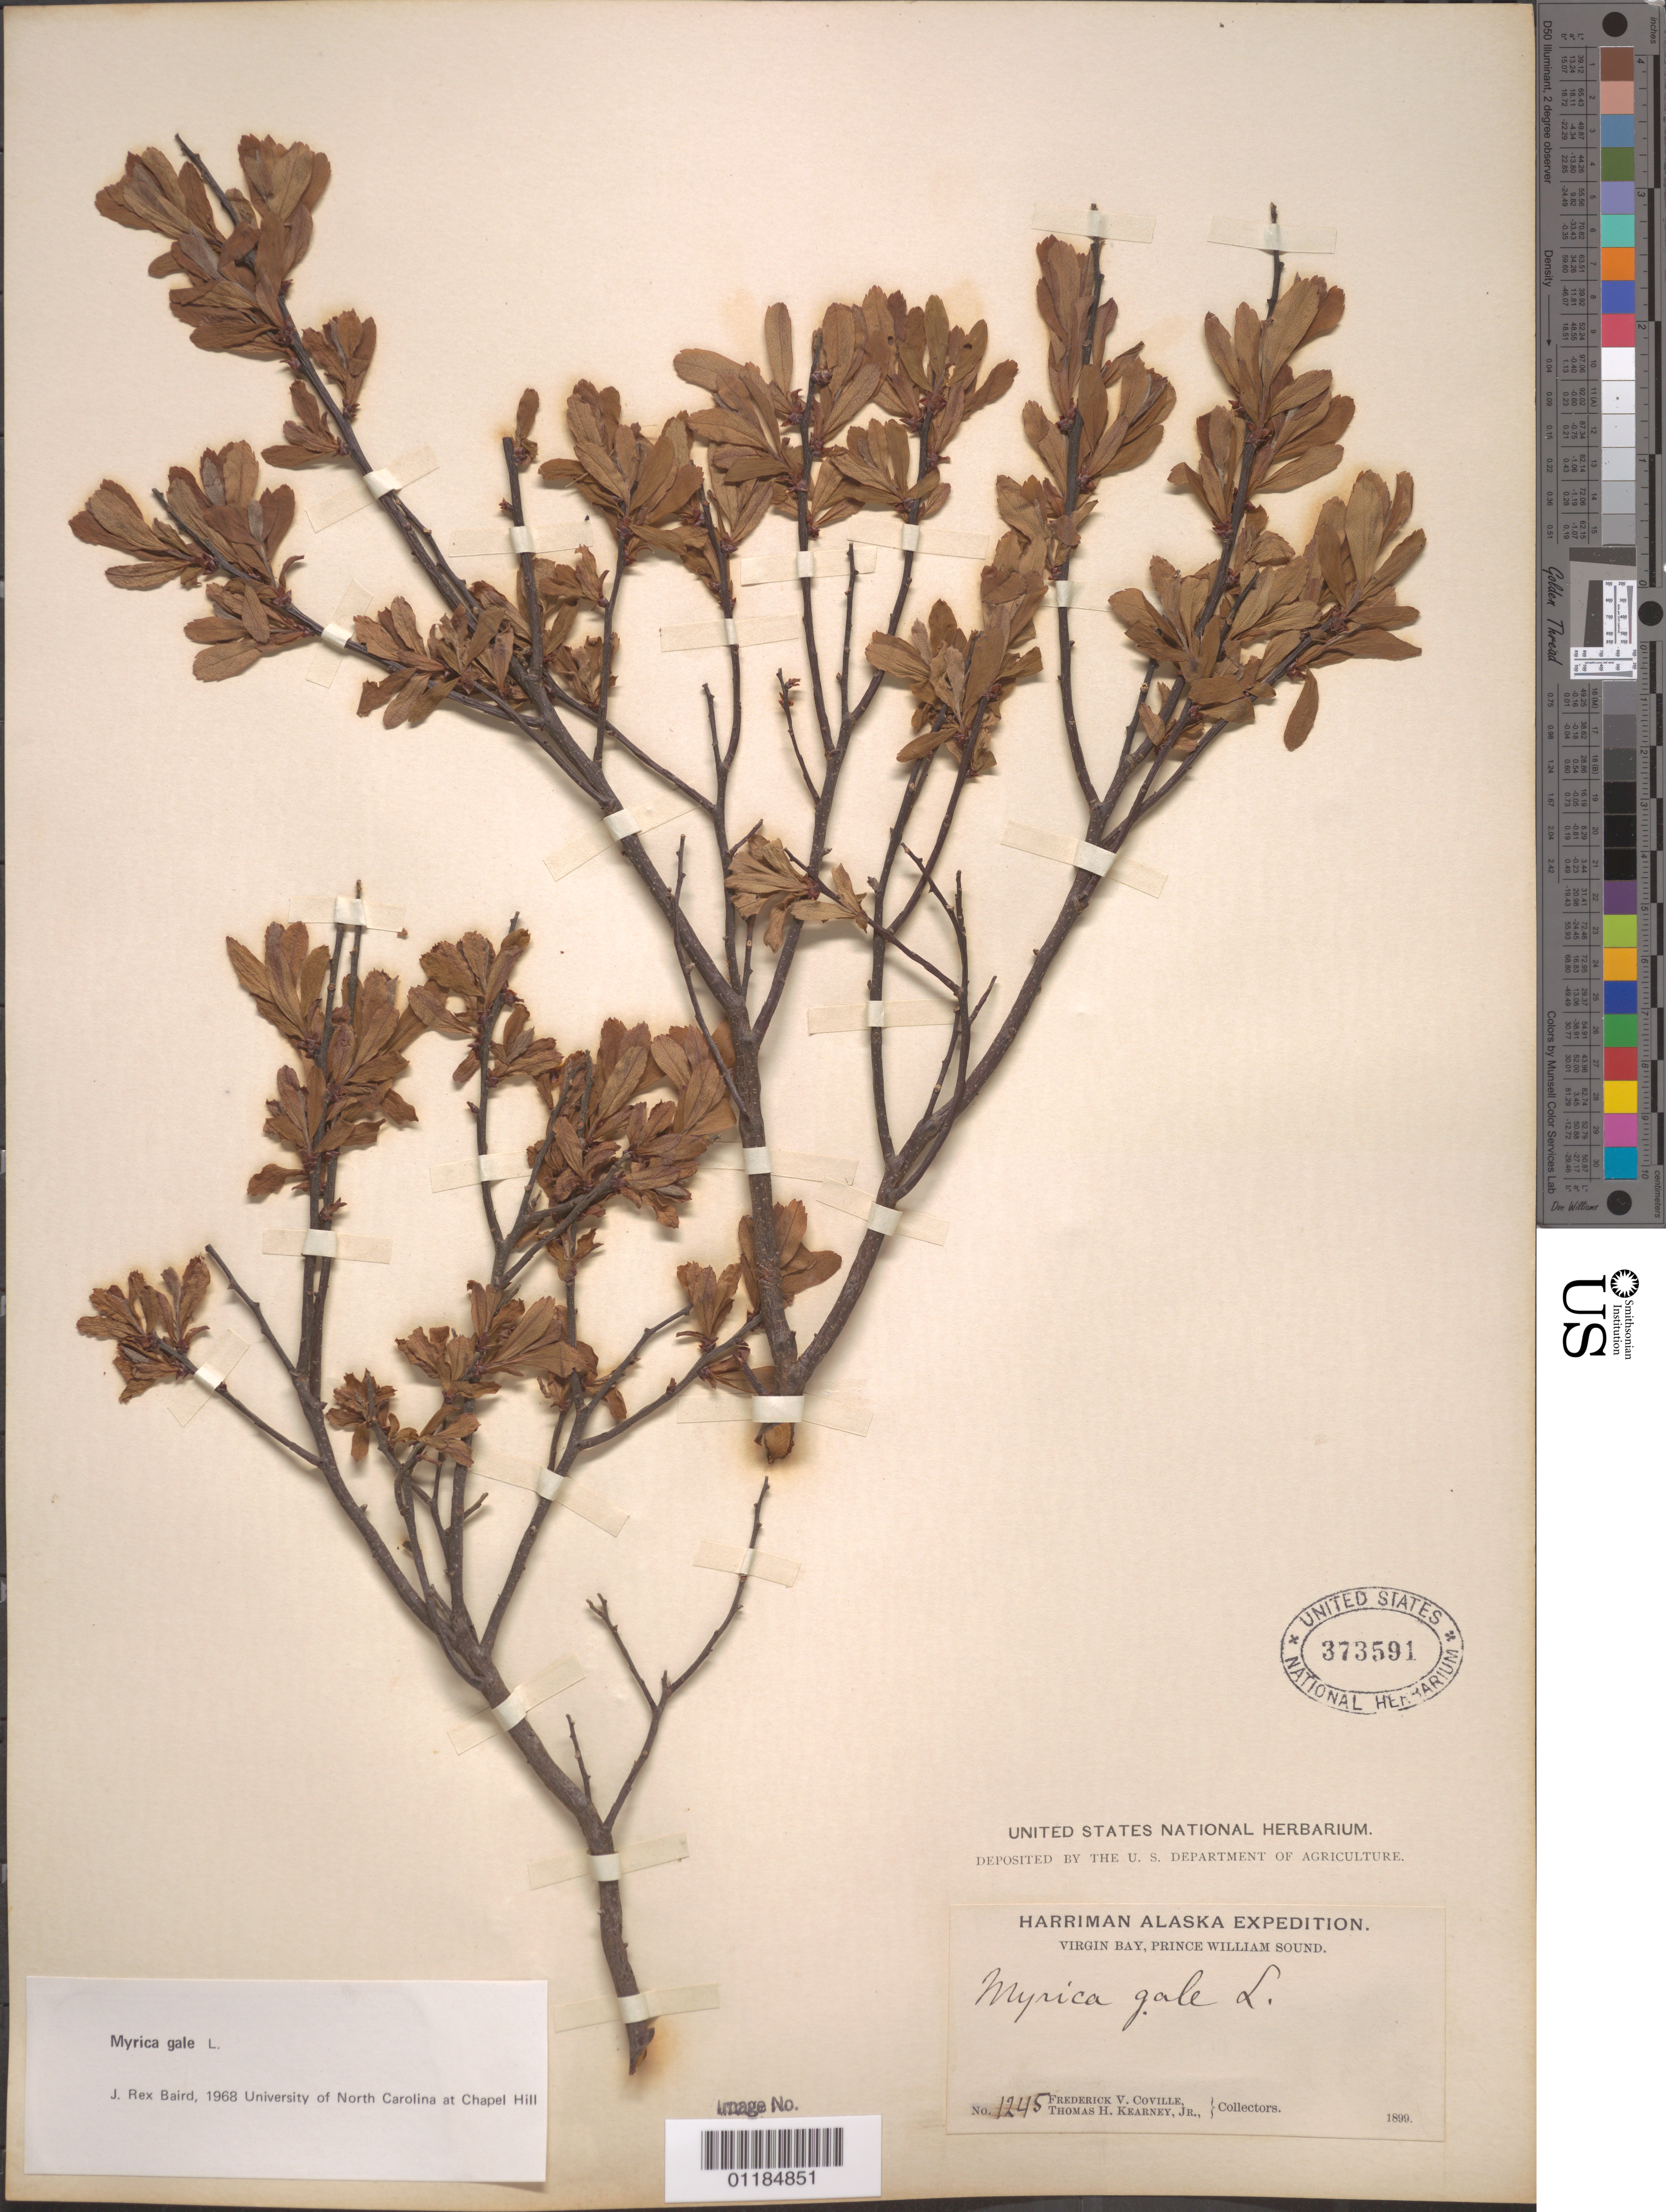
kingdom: Plantae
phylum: Tracheophyta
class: Magnoliopsida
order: Fagales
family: Myricaceae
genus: Myrica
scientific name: Myrica gale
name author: L.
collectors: F. V. Coville & T. H. Kearney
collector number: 1245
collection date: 1899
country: United States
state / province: Alaska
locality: Virgin Bay, Prince William Sound.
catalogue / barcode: US 373591